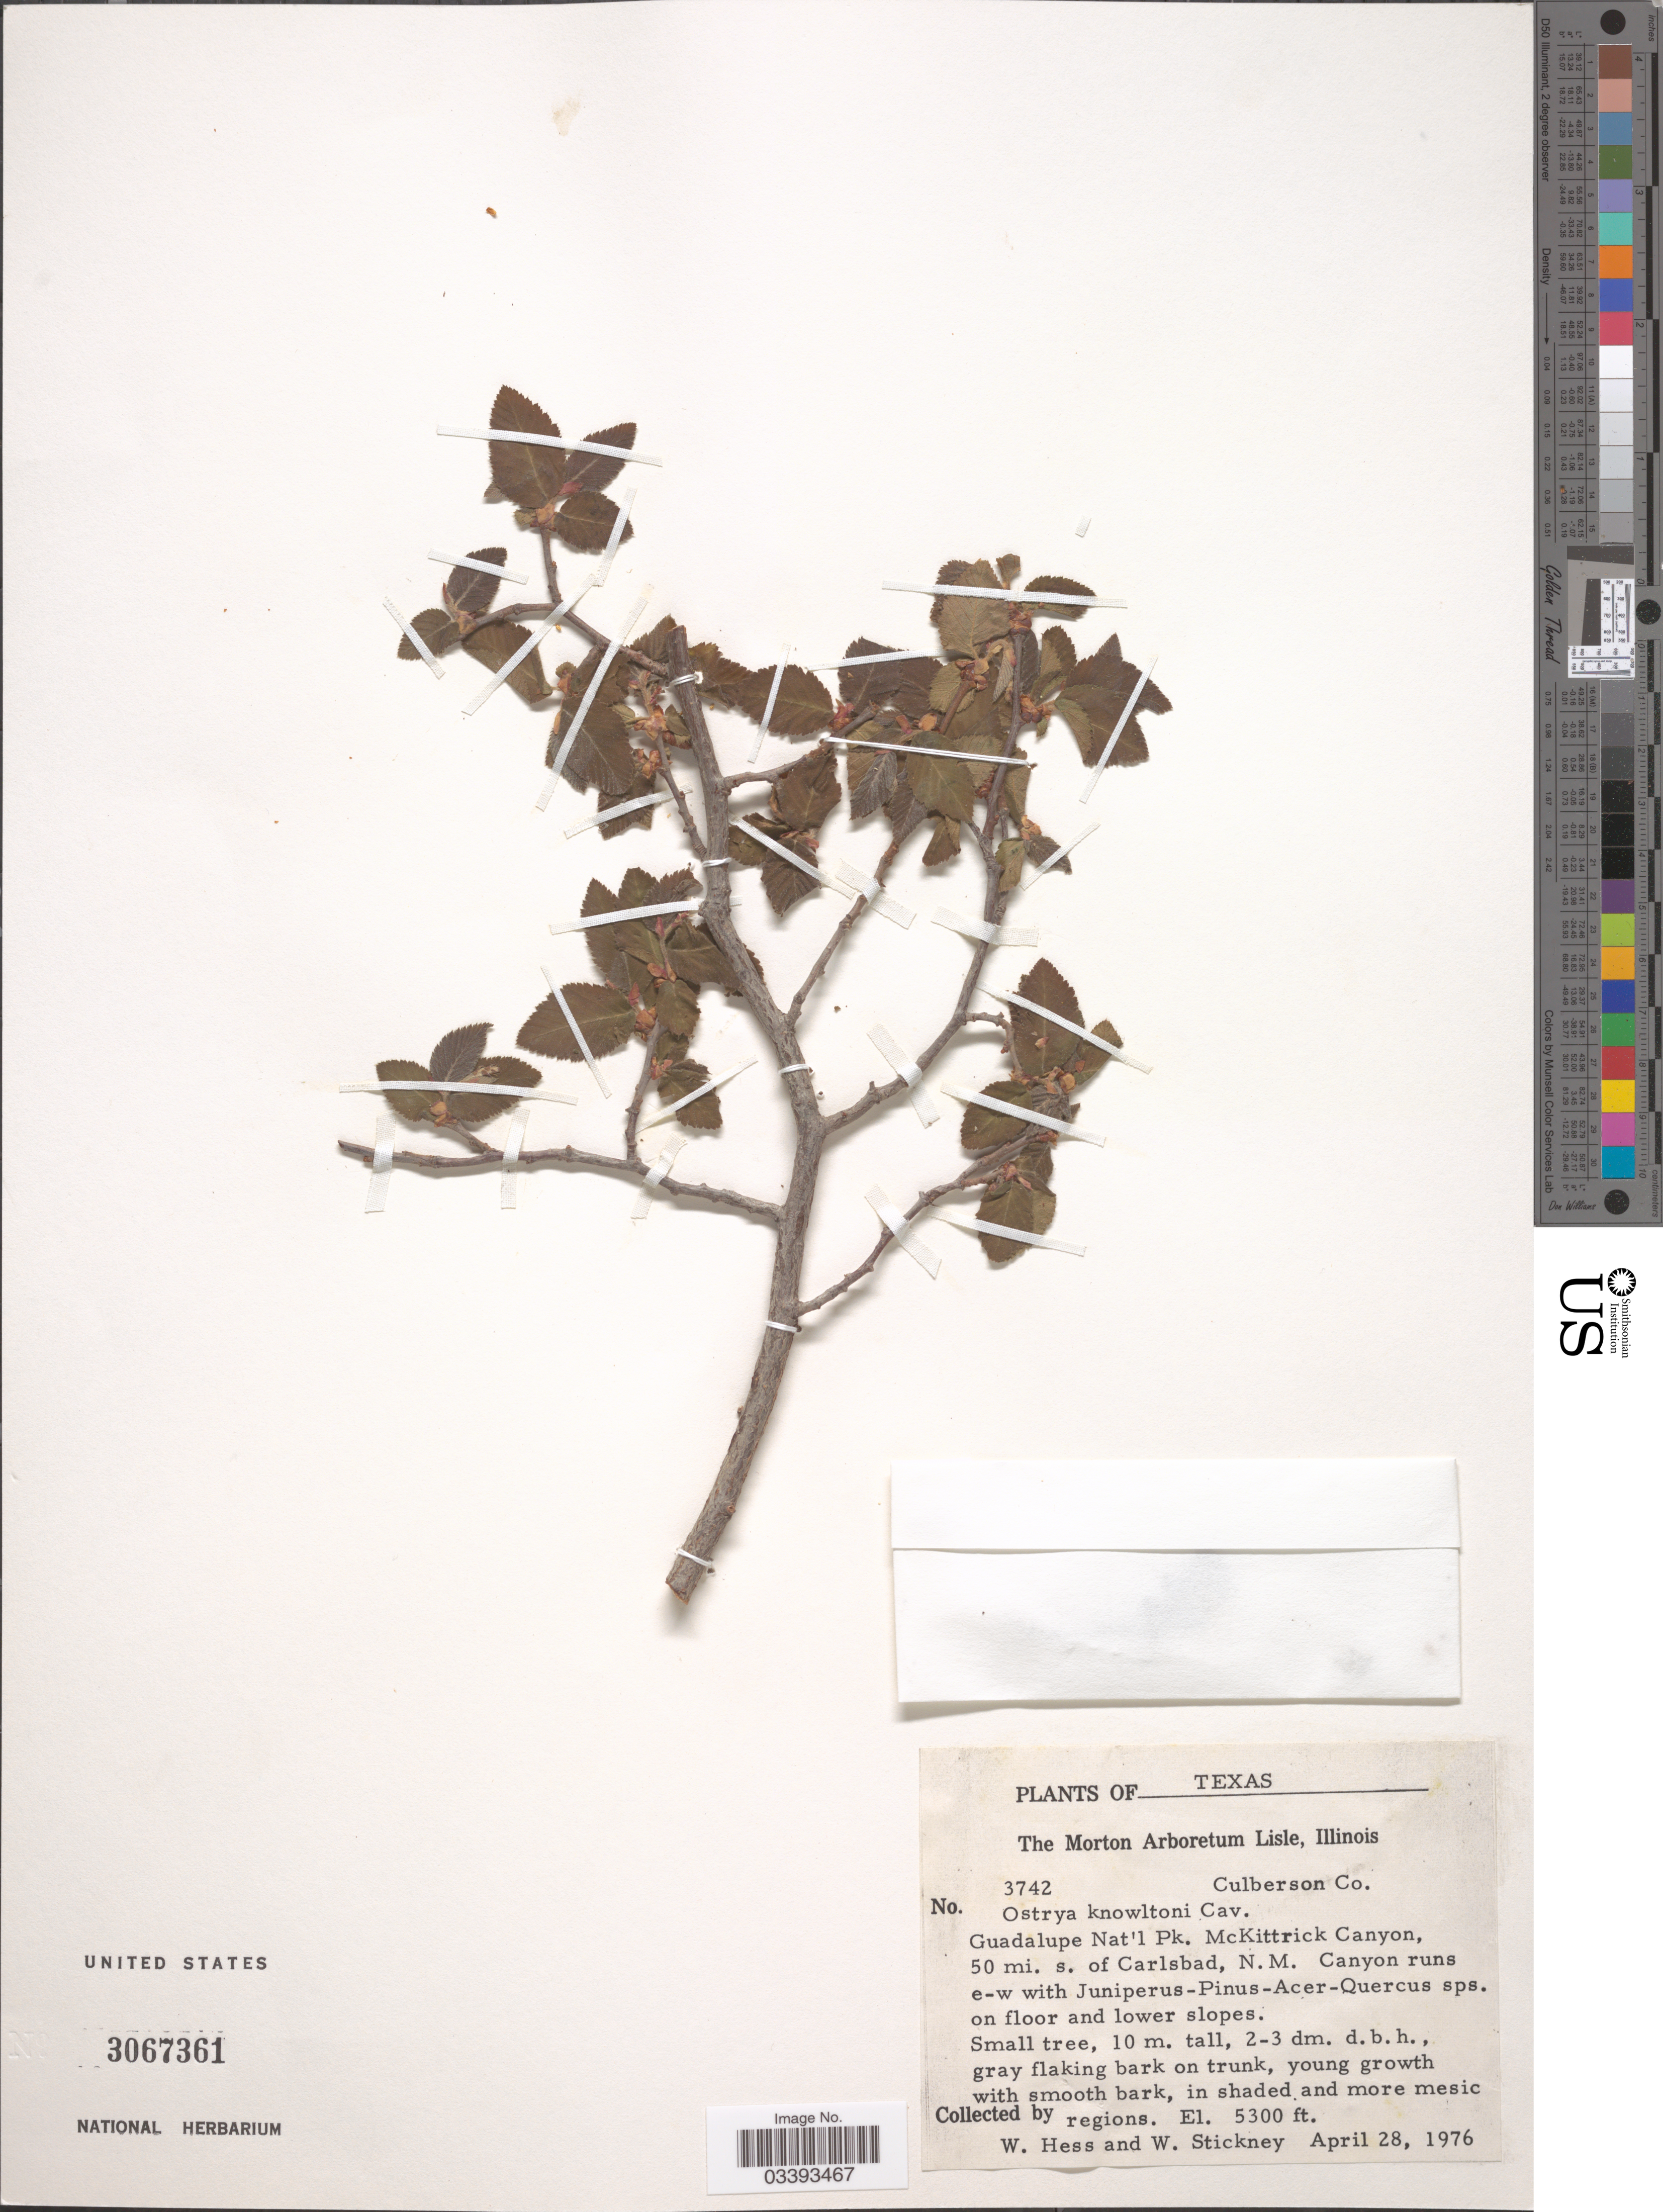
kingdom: Plantae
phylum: Tracheophyta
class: Magnoliopsida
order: Fagales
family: Betulaceae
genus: Ostrya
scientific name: Ostrya knowltoni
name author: Coville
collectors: W. Hess & W. Stickney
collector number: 3742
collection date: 1976-04-28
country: United States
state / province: Texas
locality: Culberson Co. Guadalupe Nat'l Pk. McKittrick Canyon, 50 mi. s. of Carlsbad, N. M.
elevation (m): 1615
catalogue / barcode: US 3067361